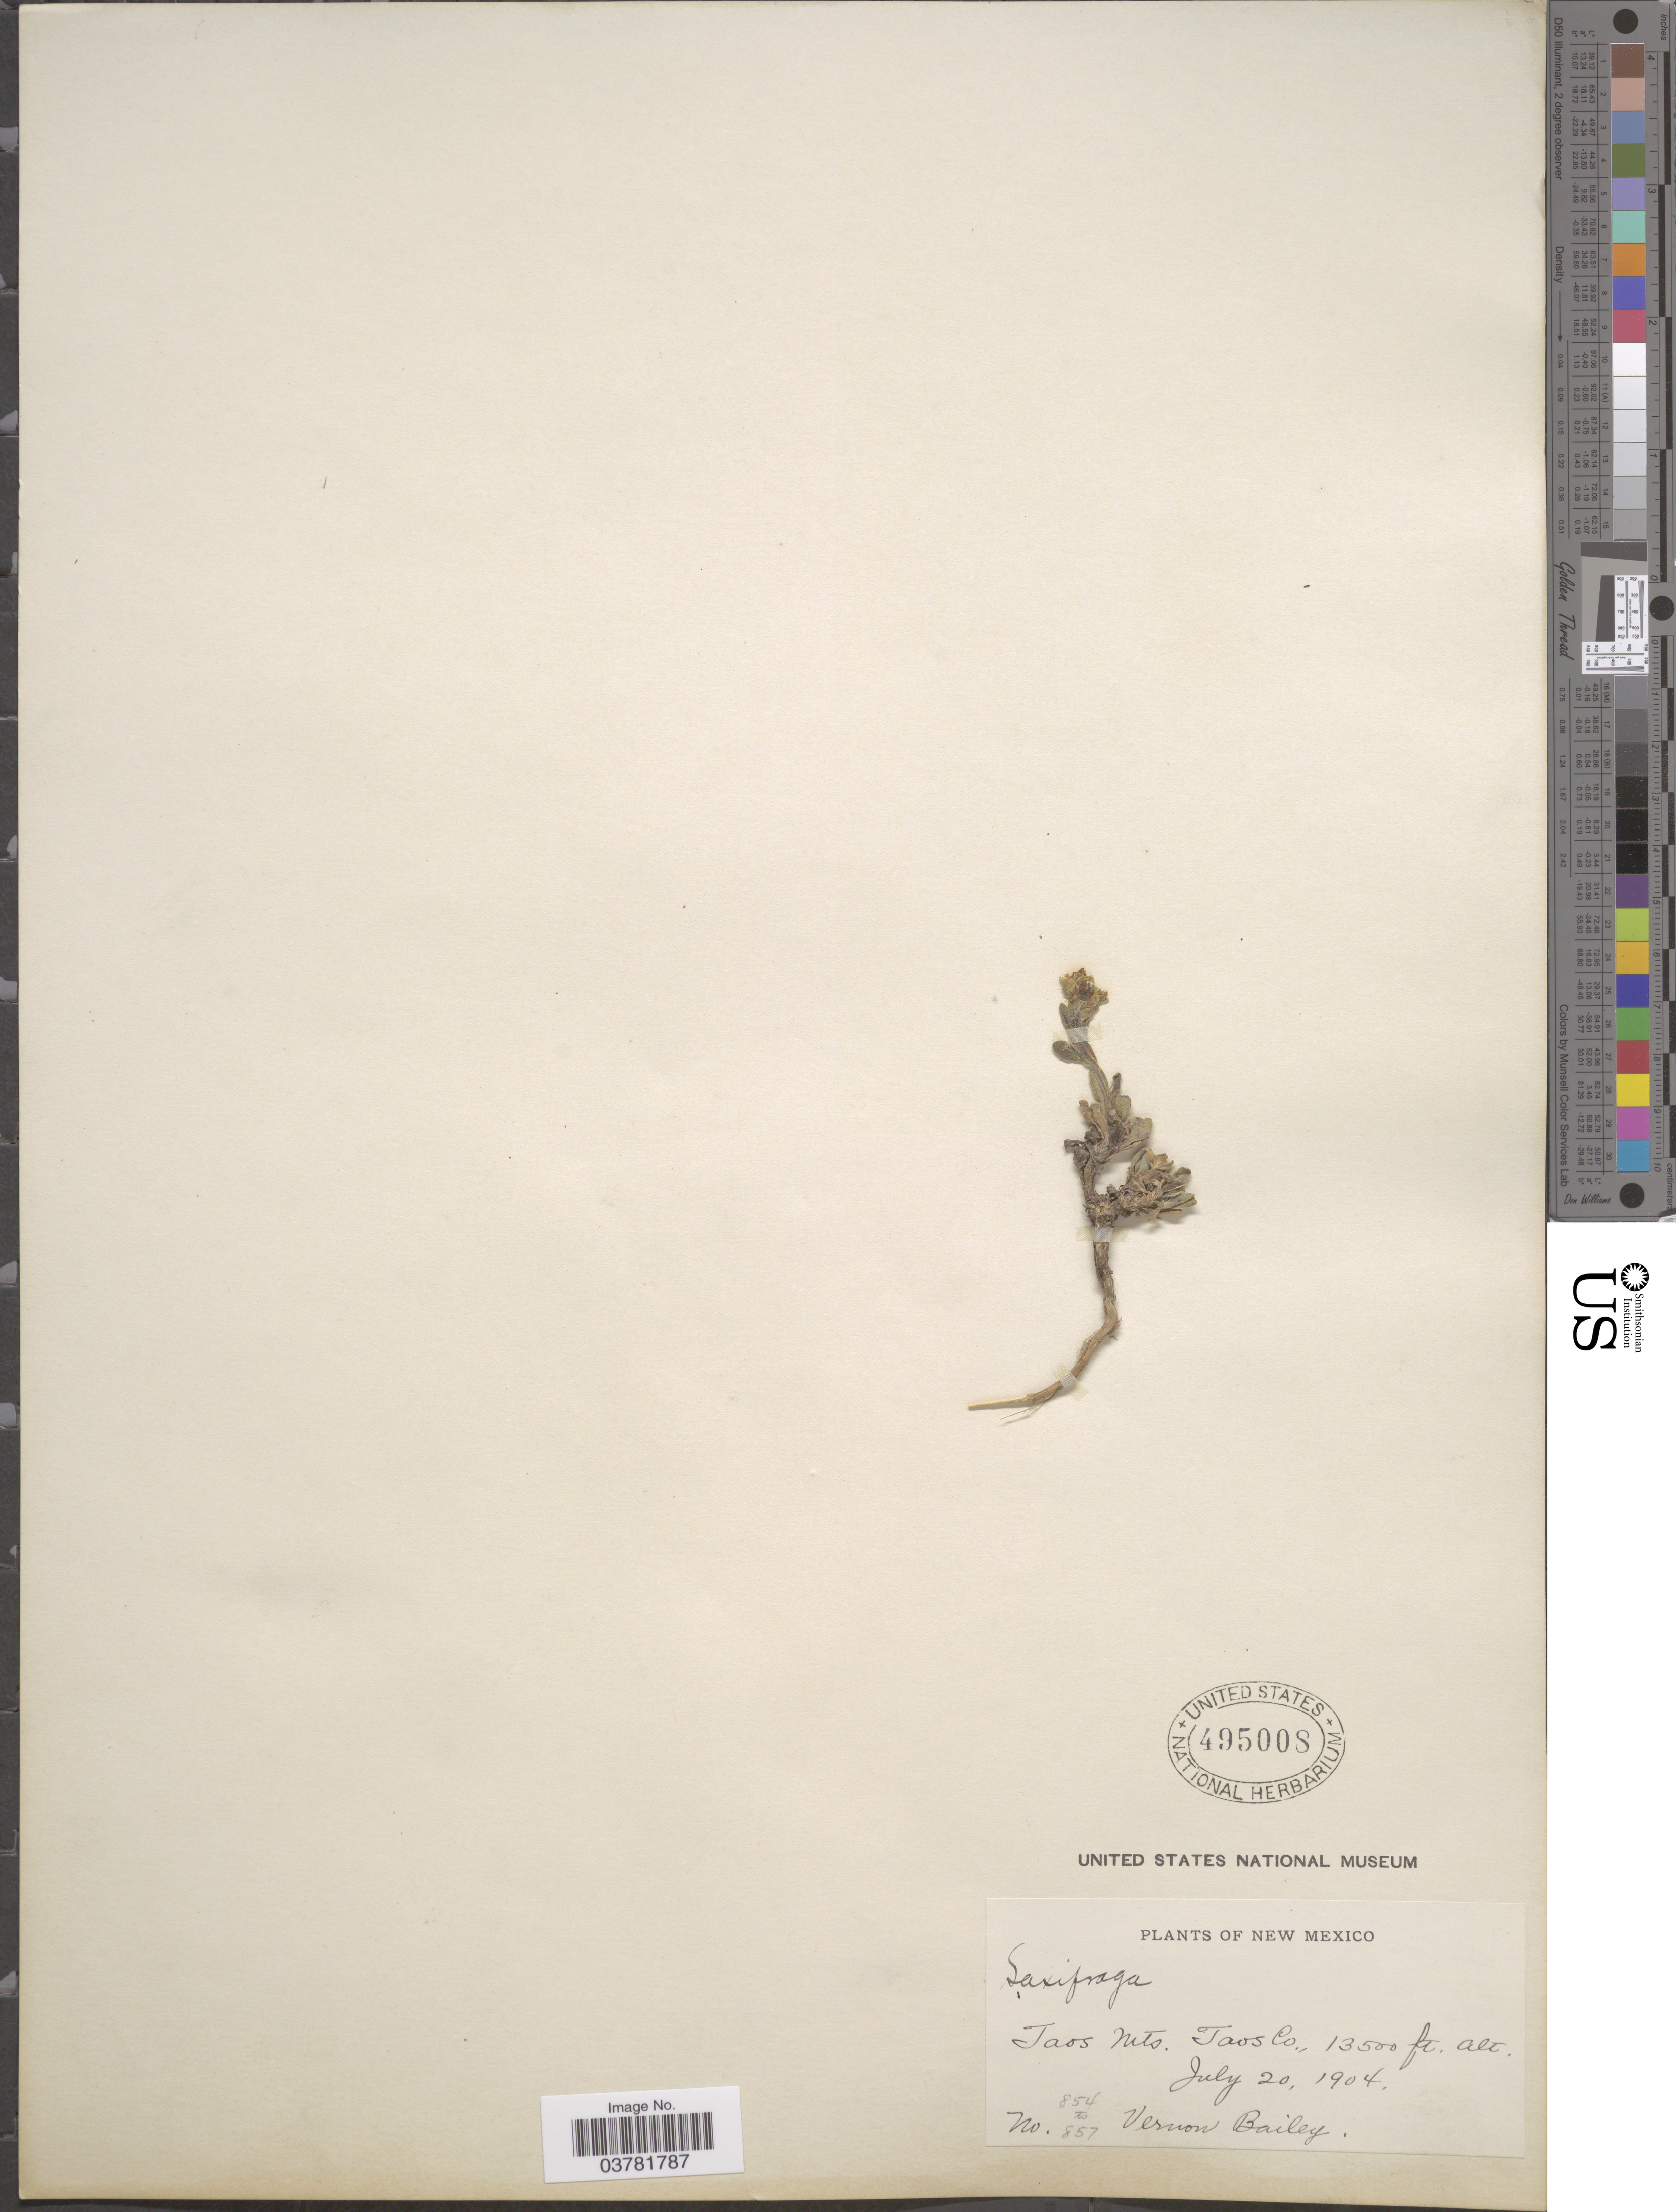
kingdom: Plantae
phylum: Tracheophyta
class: Magnoliopsida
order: Saxifragales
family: Saxifragaceae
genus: Saxifraga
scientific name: Saxifraga sp.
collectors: V. O. Bailey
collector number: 854/857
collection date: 1904-07-20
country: United States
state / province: New Mexico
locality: Taos Mts. Taos Co.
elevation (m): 4115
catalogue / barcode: US 495008